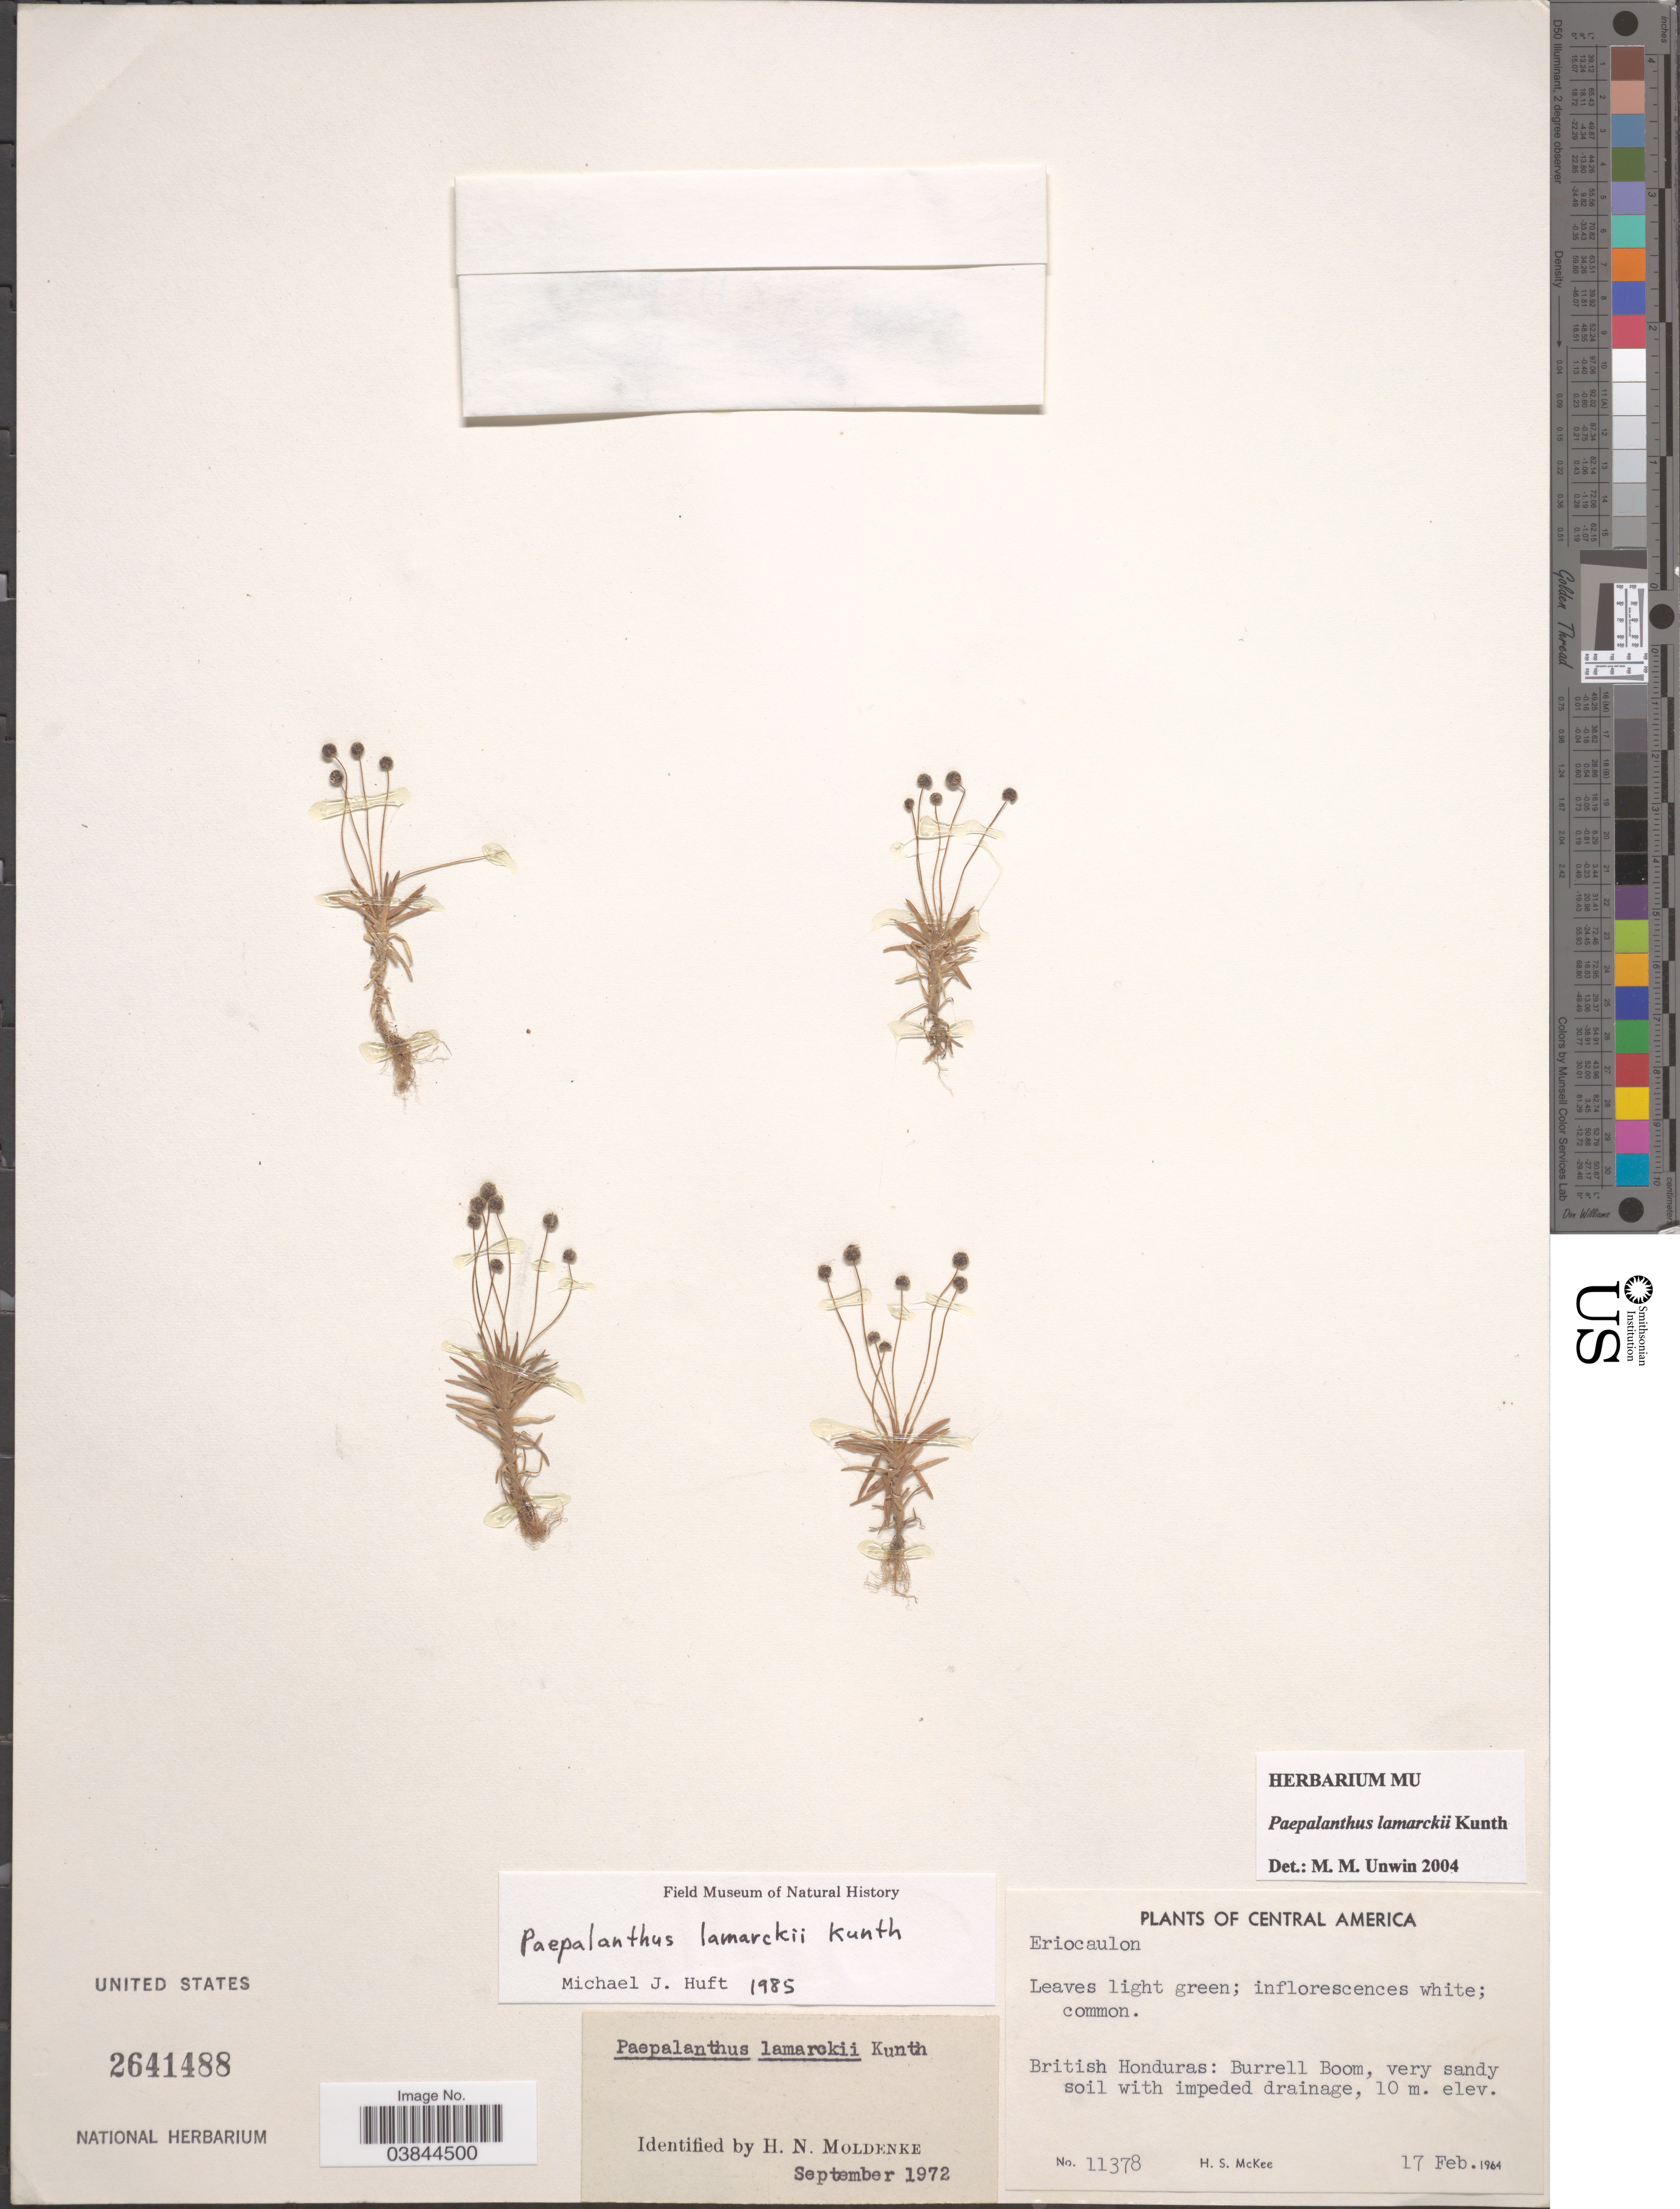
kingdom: Plantae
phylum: Tracheophyta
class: Liliopsida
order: Poales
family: Eriocaulaceae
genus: Paepalanthus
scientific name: Paepalanthus lamarckii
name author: Kunth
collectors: H. S. McKee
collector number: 11378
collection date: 1964-02-17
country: Belize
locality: British Honduras: Burrell Boom.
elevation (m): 10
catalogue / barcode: US 2641488